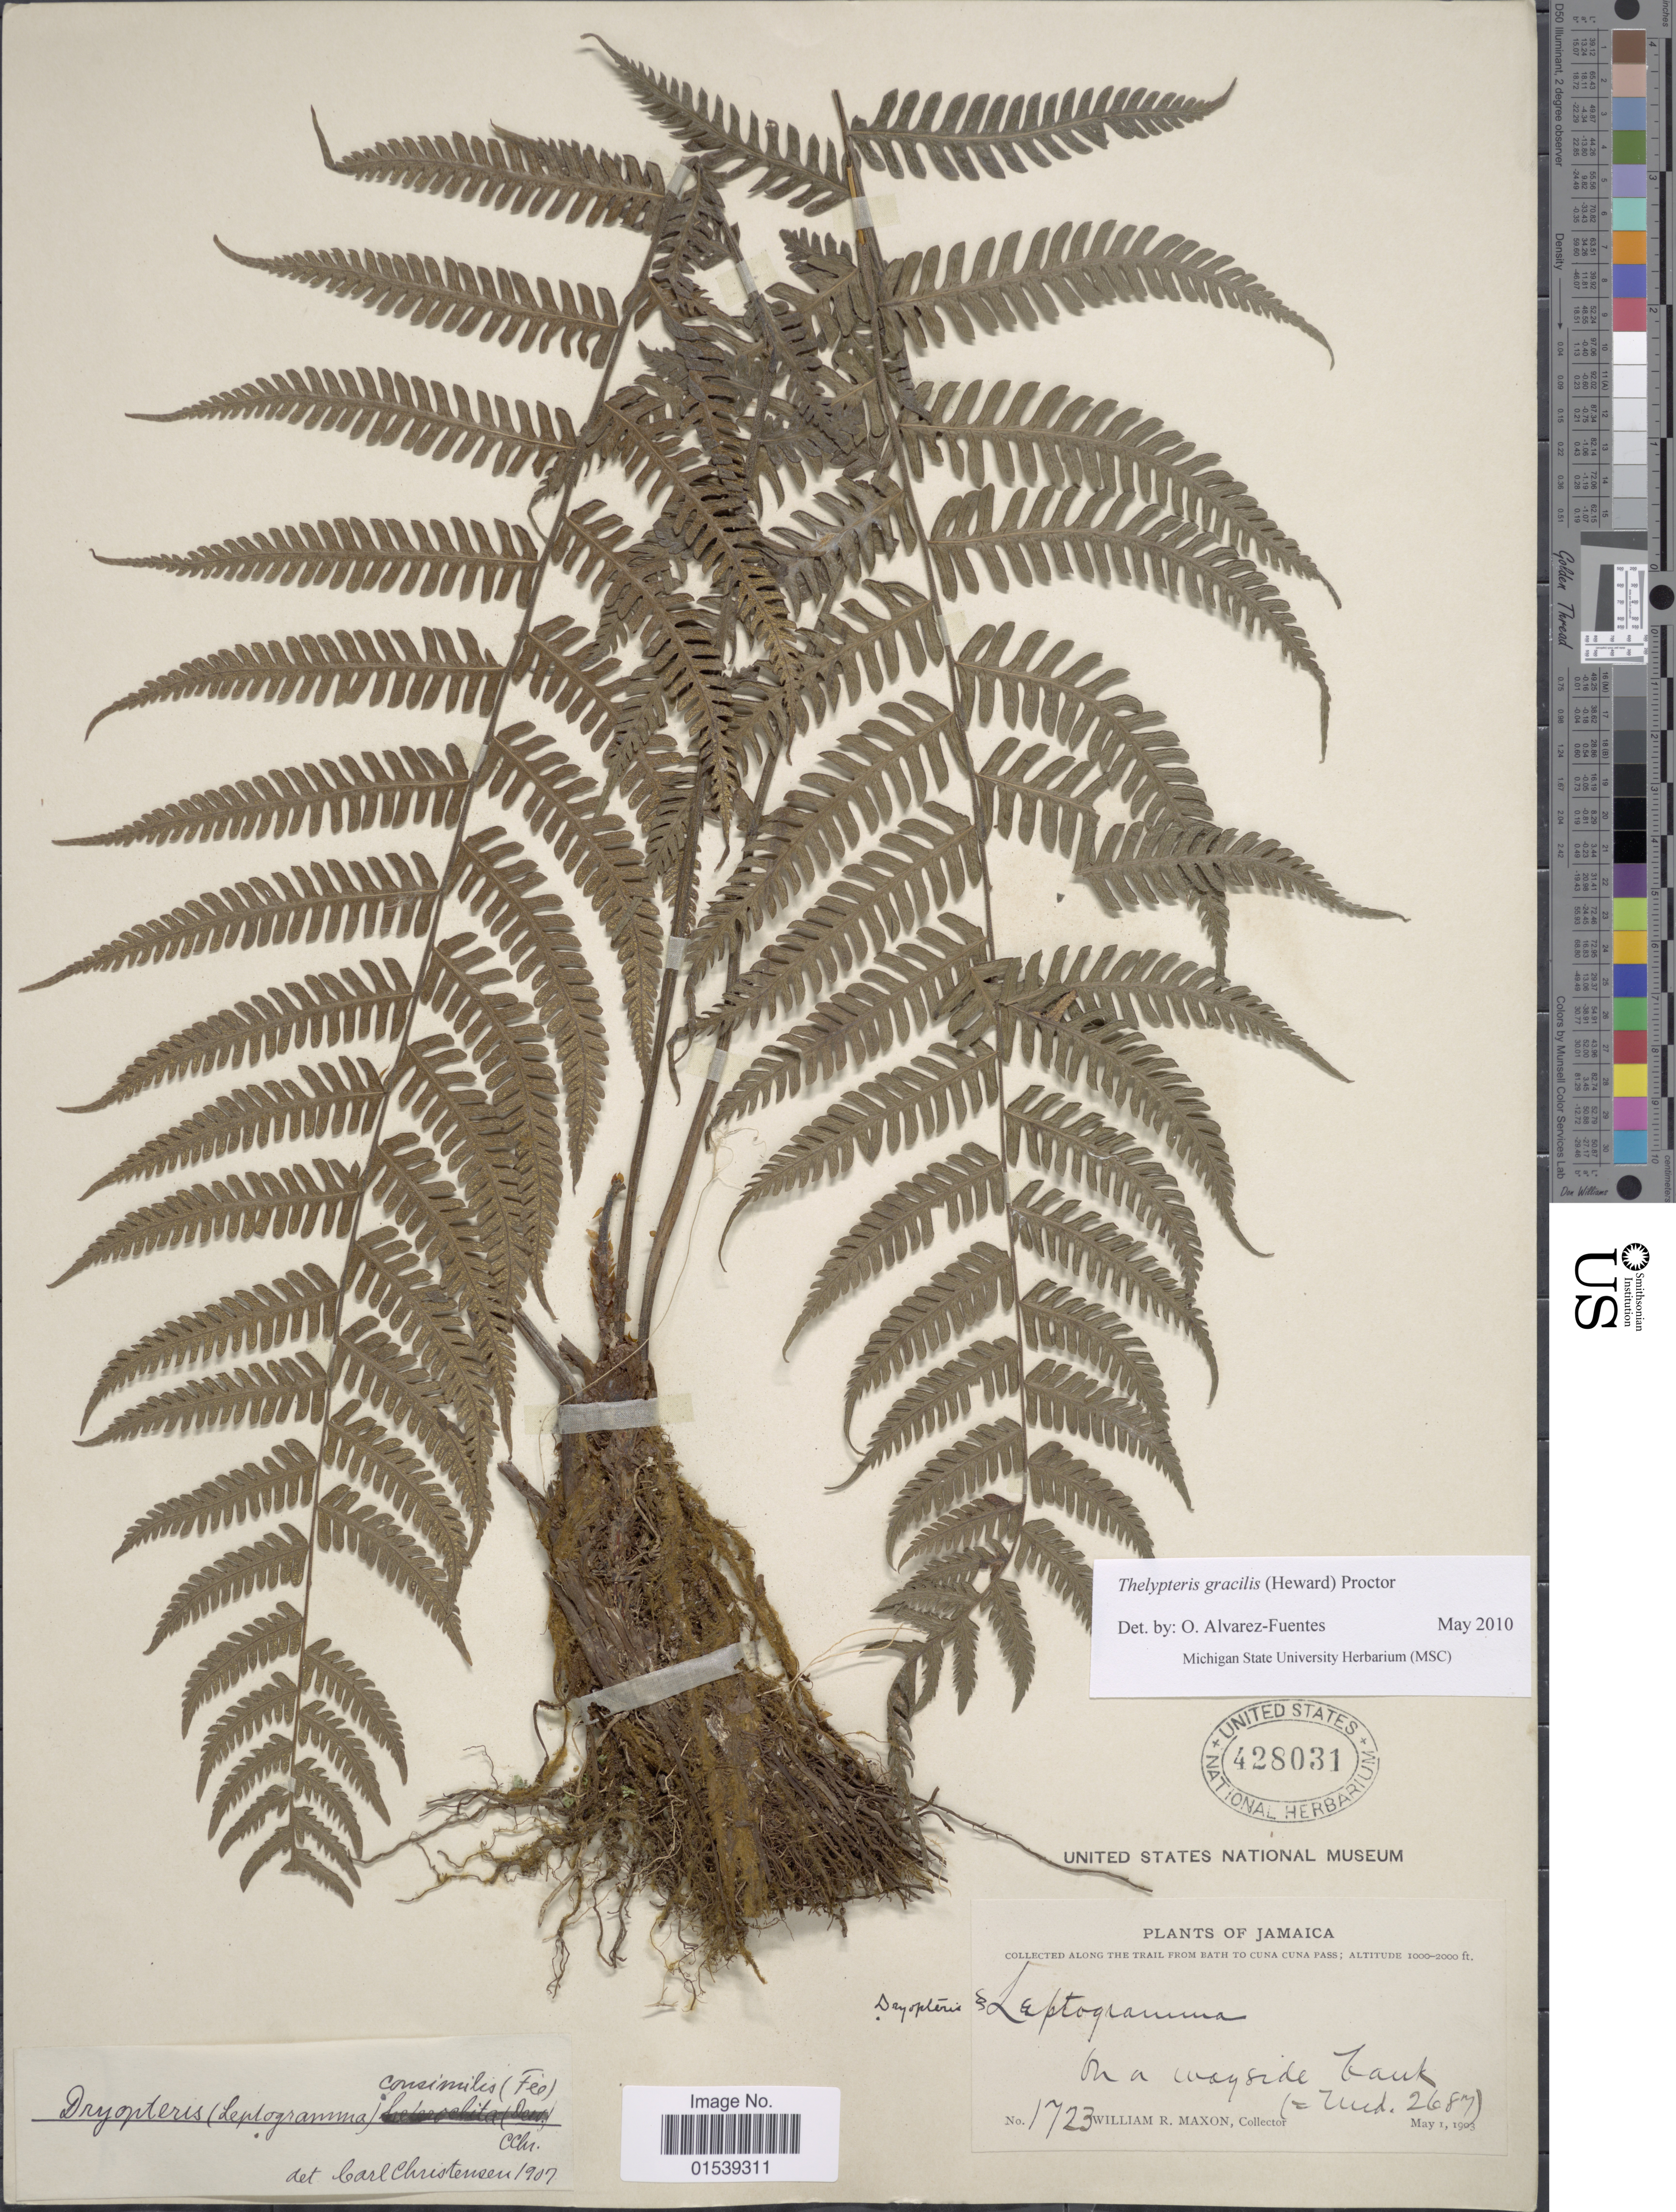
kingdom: Plantae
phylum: Tracheophyta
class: Polypodiopsida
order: Polypodiales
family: Thelypteridaceae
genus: Amauropelta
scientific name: Amauropelta gracilis ined. 2015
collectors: W. R. Maxon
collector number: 1723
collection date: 1903-05-01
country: Jamaica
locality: Along the trail from Bath to Cuna Cuna Pass, on a way side bank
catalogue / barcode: US 428031